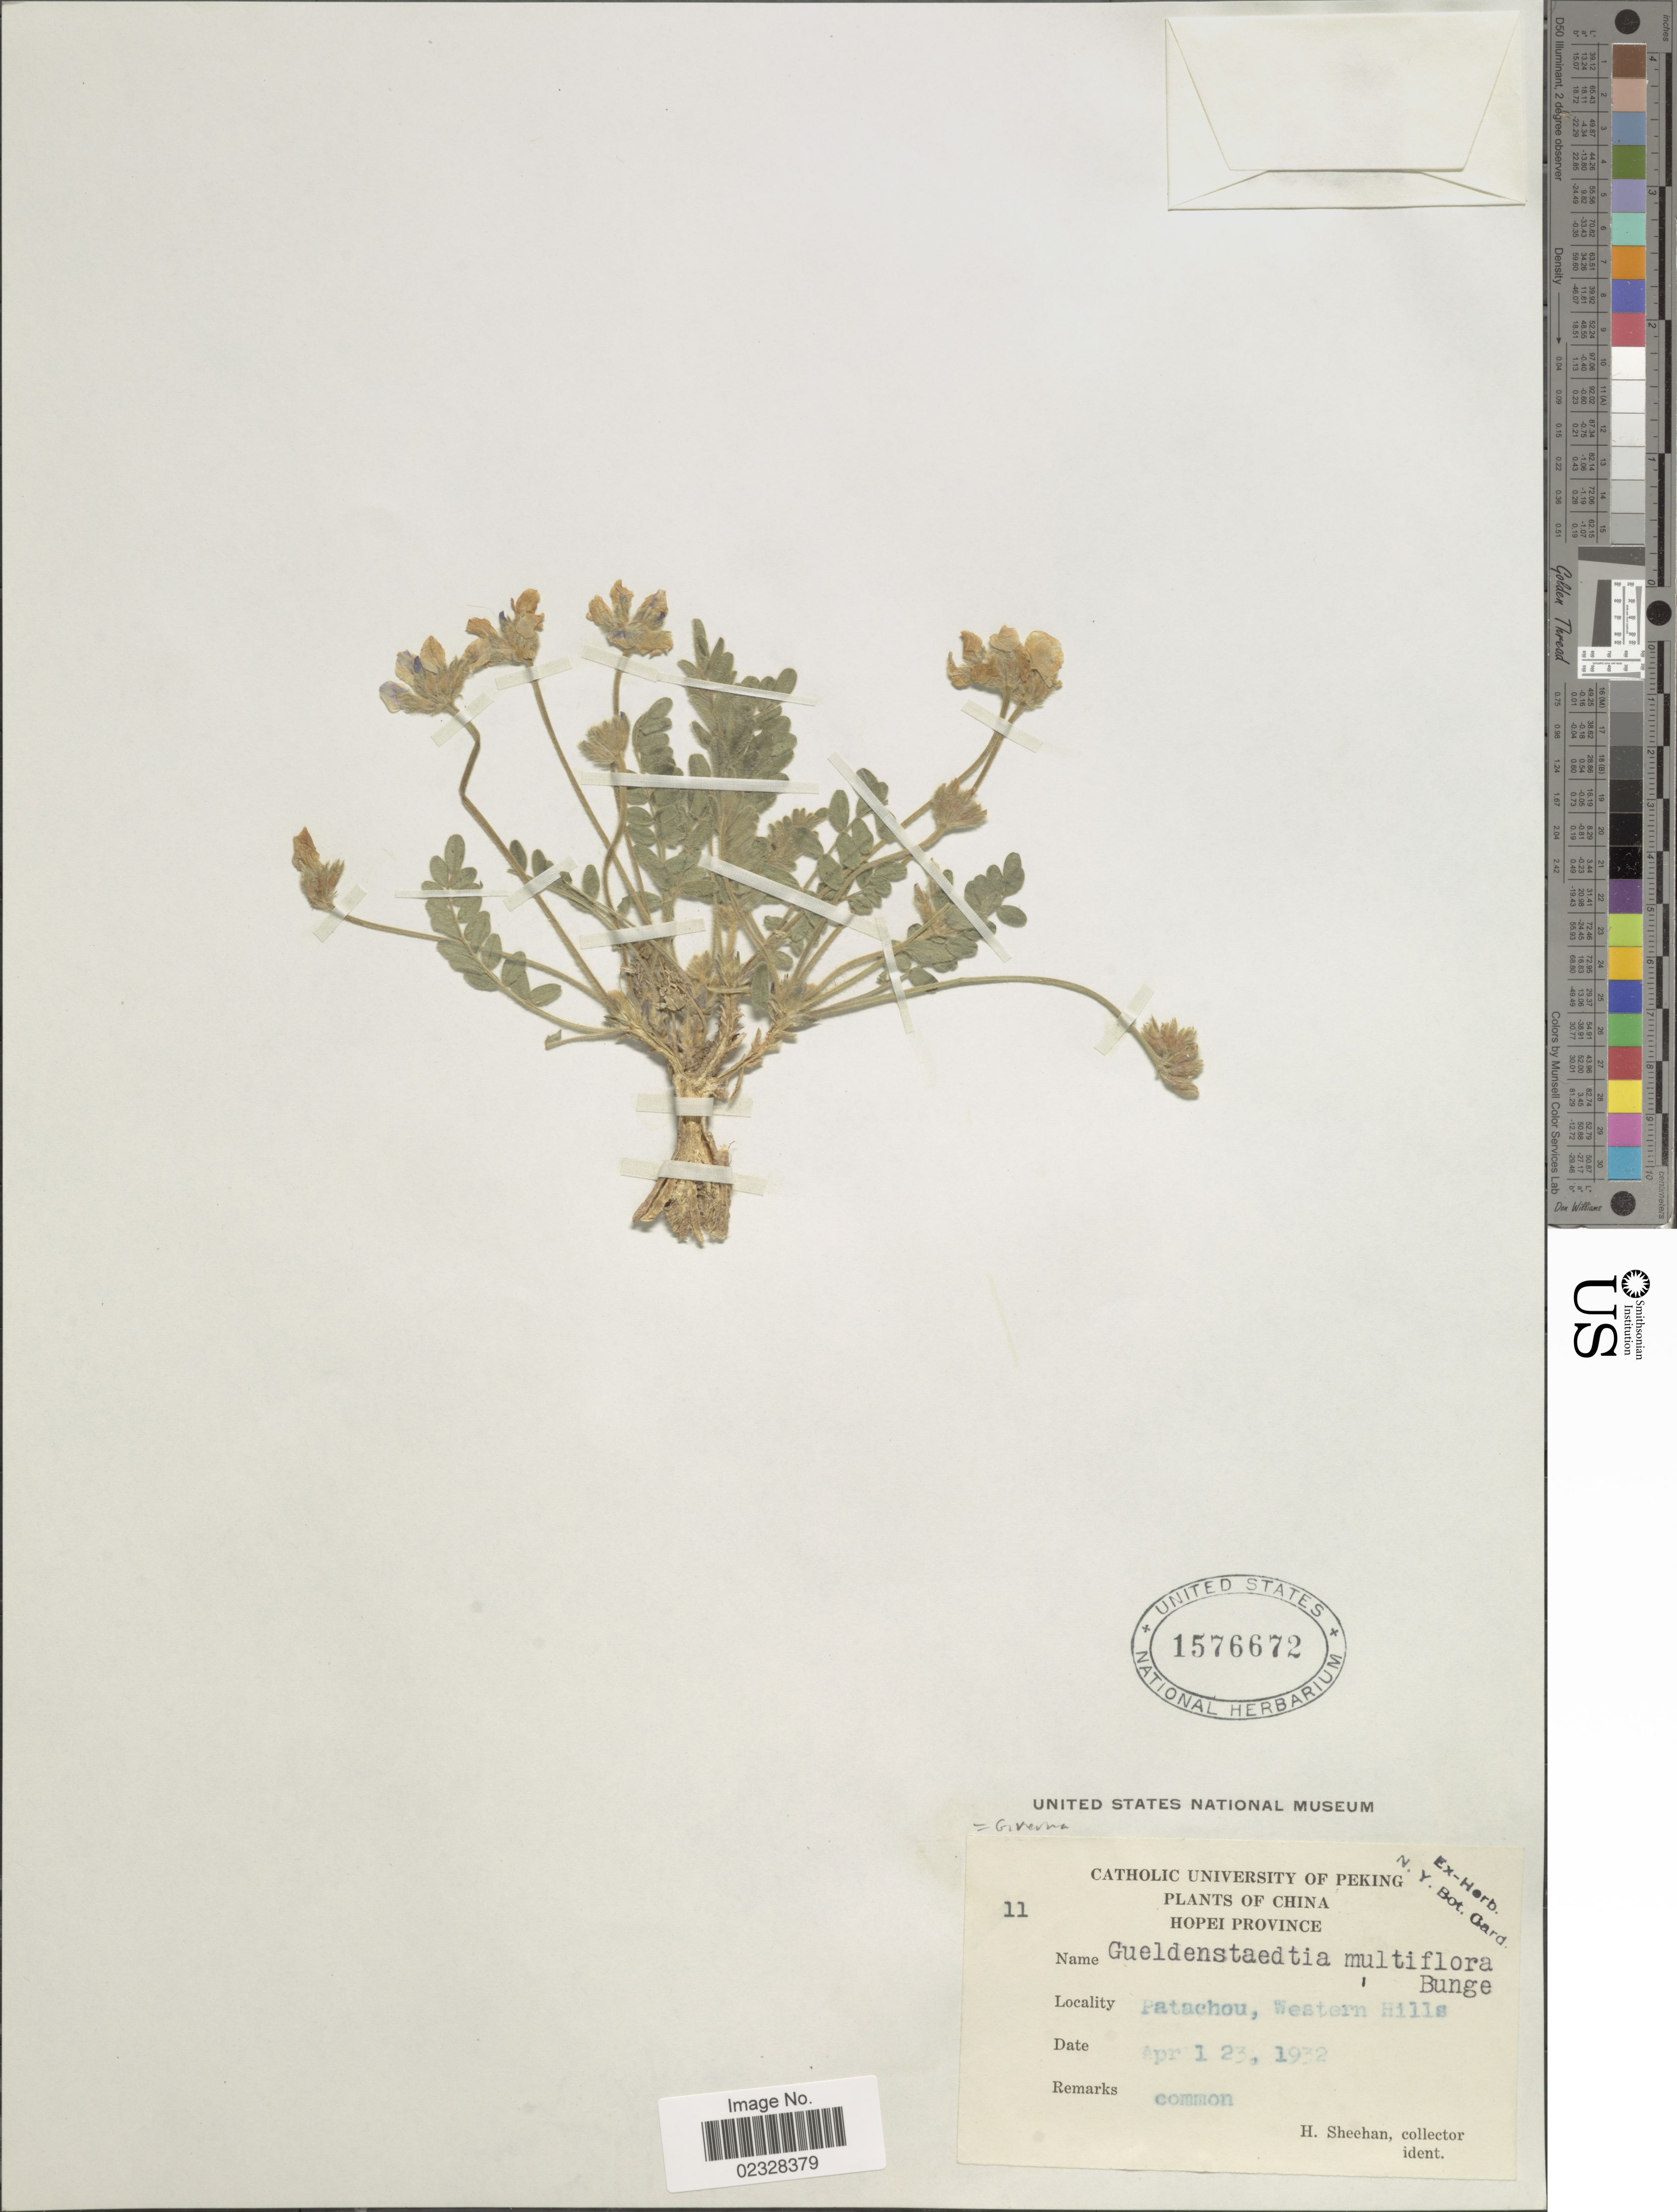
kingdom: Plantae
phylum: Tracheophyta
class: Magnoliopsida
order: Fabales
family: Fabaceae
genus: Gueldenstaedtia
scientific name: Gueldenstaedtia verna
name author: (Georgi) Boriss.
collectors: H. Sheehan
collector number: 11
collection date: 1932-04-23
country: China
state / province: Hebei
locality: Hopei Province, Patachou, Western Hills.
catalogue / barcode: US 1576672